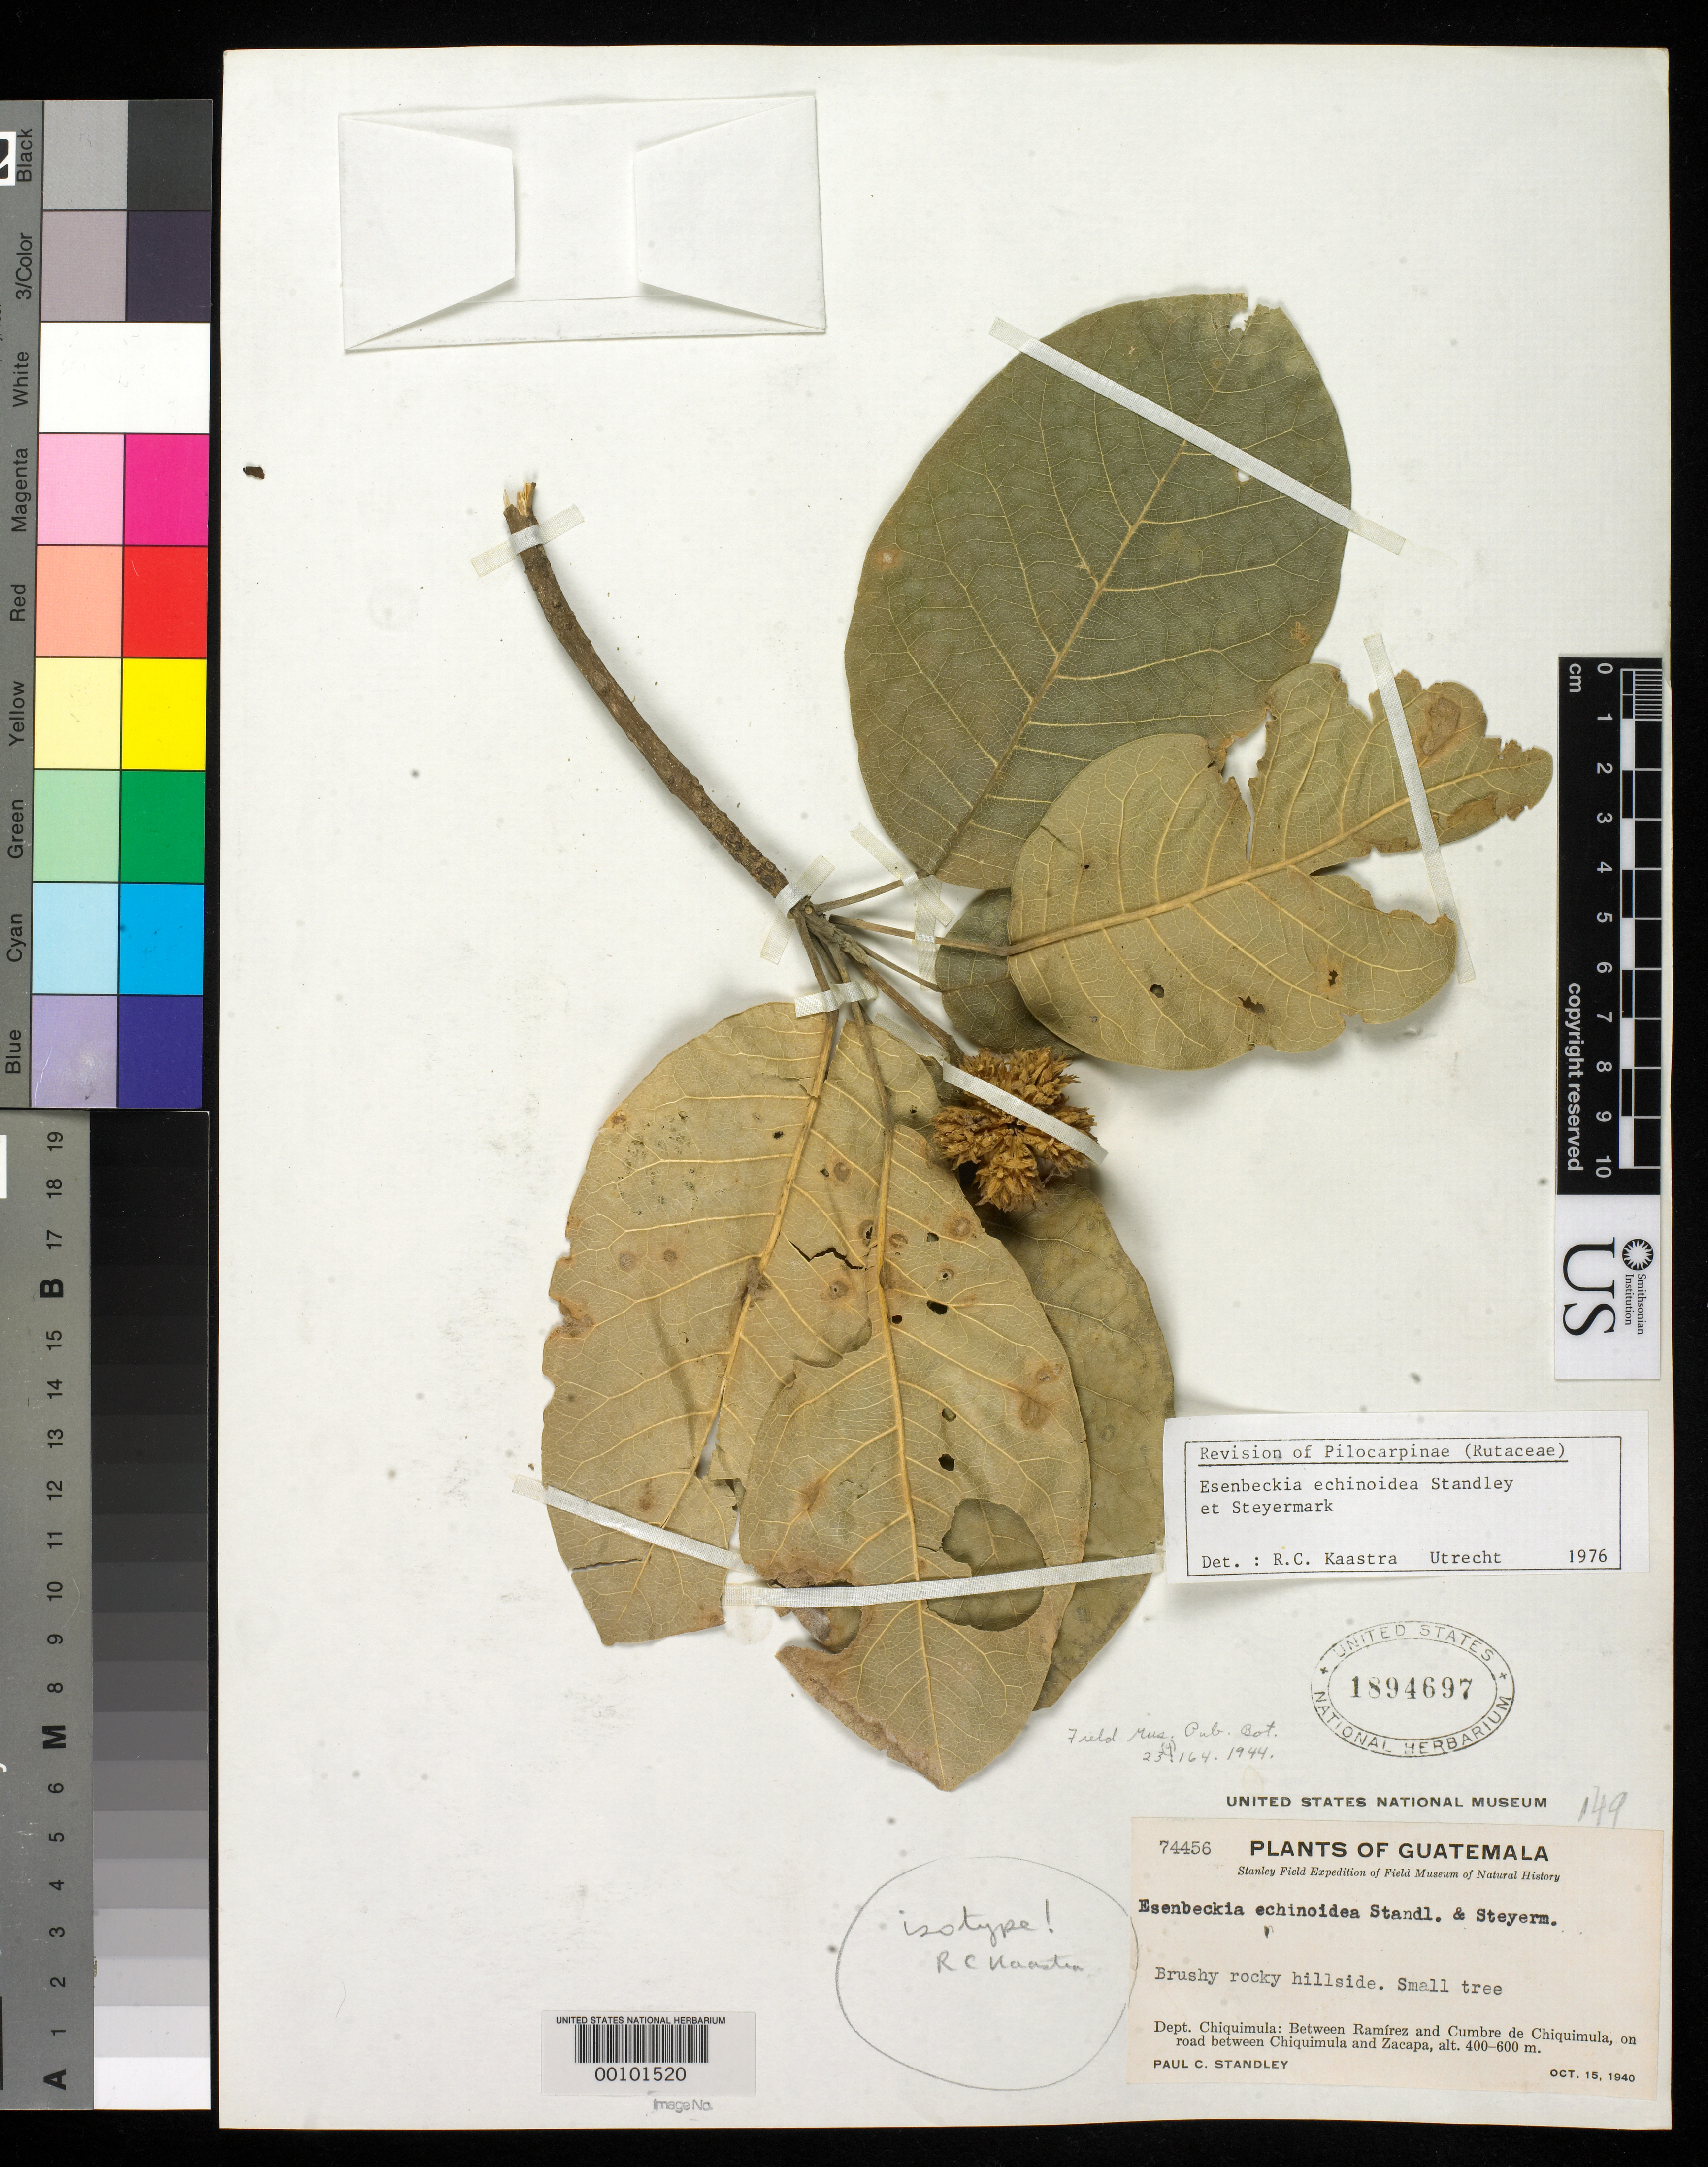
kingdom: Plantae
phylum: Tracheophyta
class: Magnoliopsida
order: Sapindales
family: Rutaceae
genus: Esenbeckia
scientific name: Esenbeckia echinoidea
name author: Standl. & Steyerm.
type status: Isotype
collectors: P. C. Standley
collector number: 74456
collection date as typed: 15 Oct 1940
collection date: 1940-10-15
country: Guatemala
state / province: Chiquimula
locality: Ramirez and Cumbre de Chiquimula.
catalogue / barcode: US 1894697